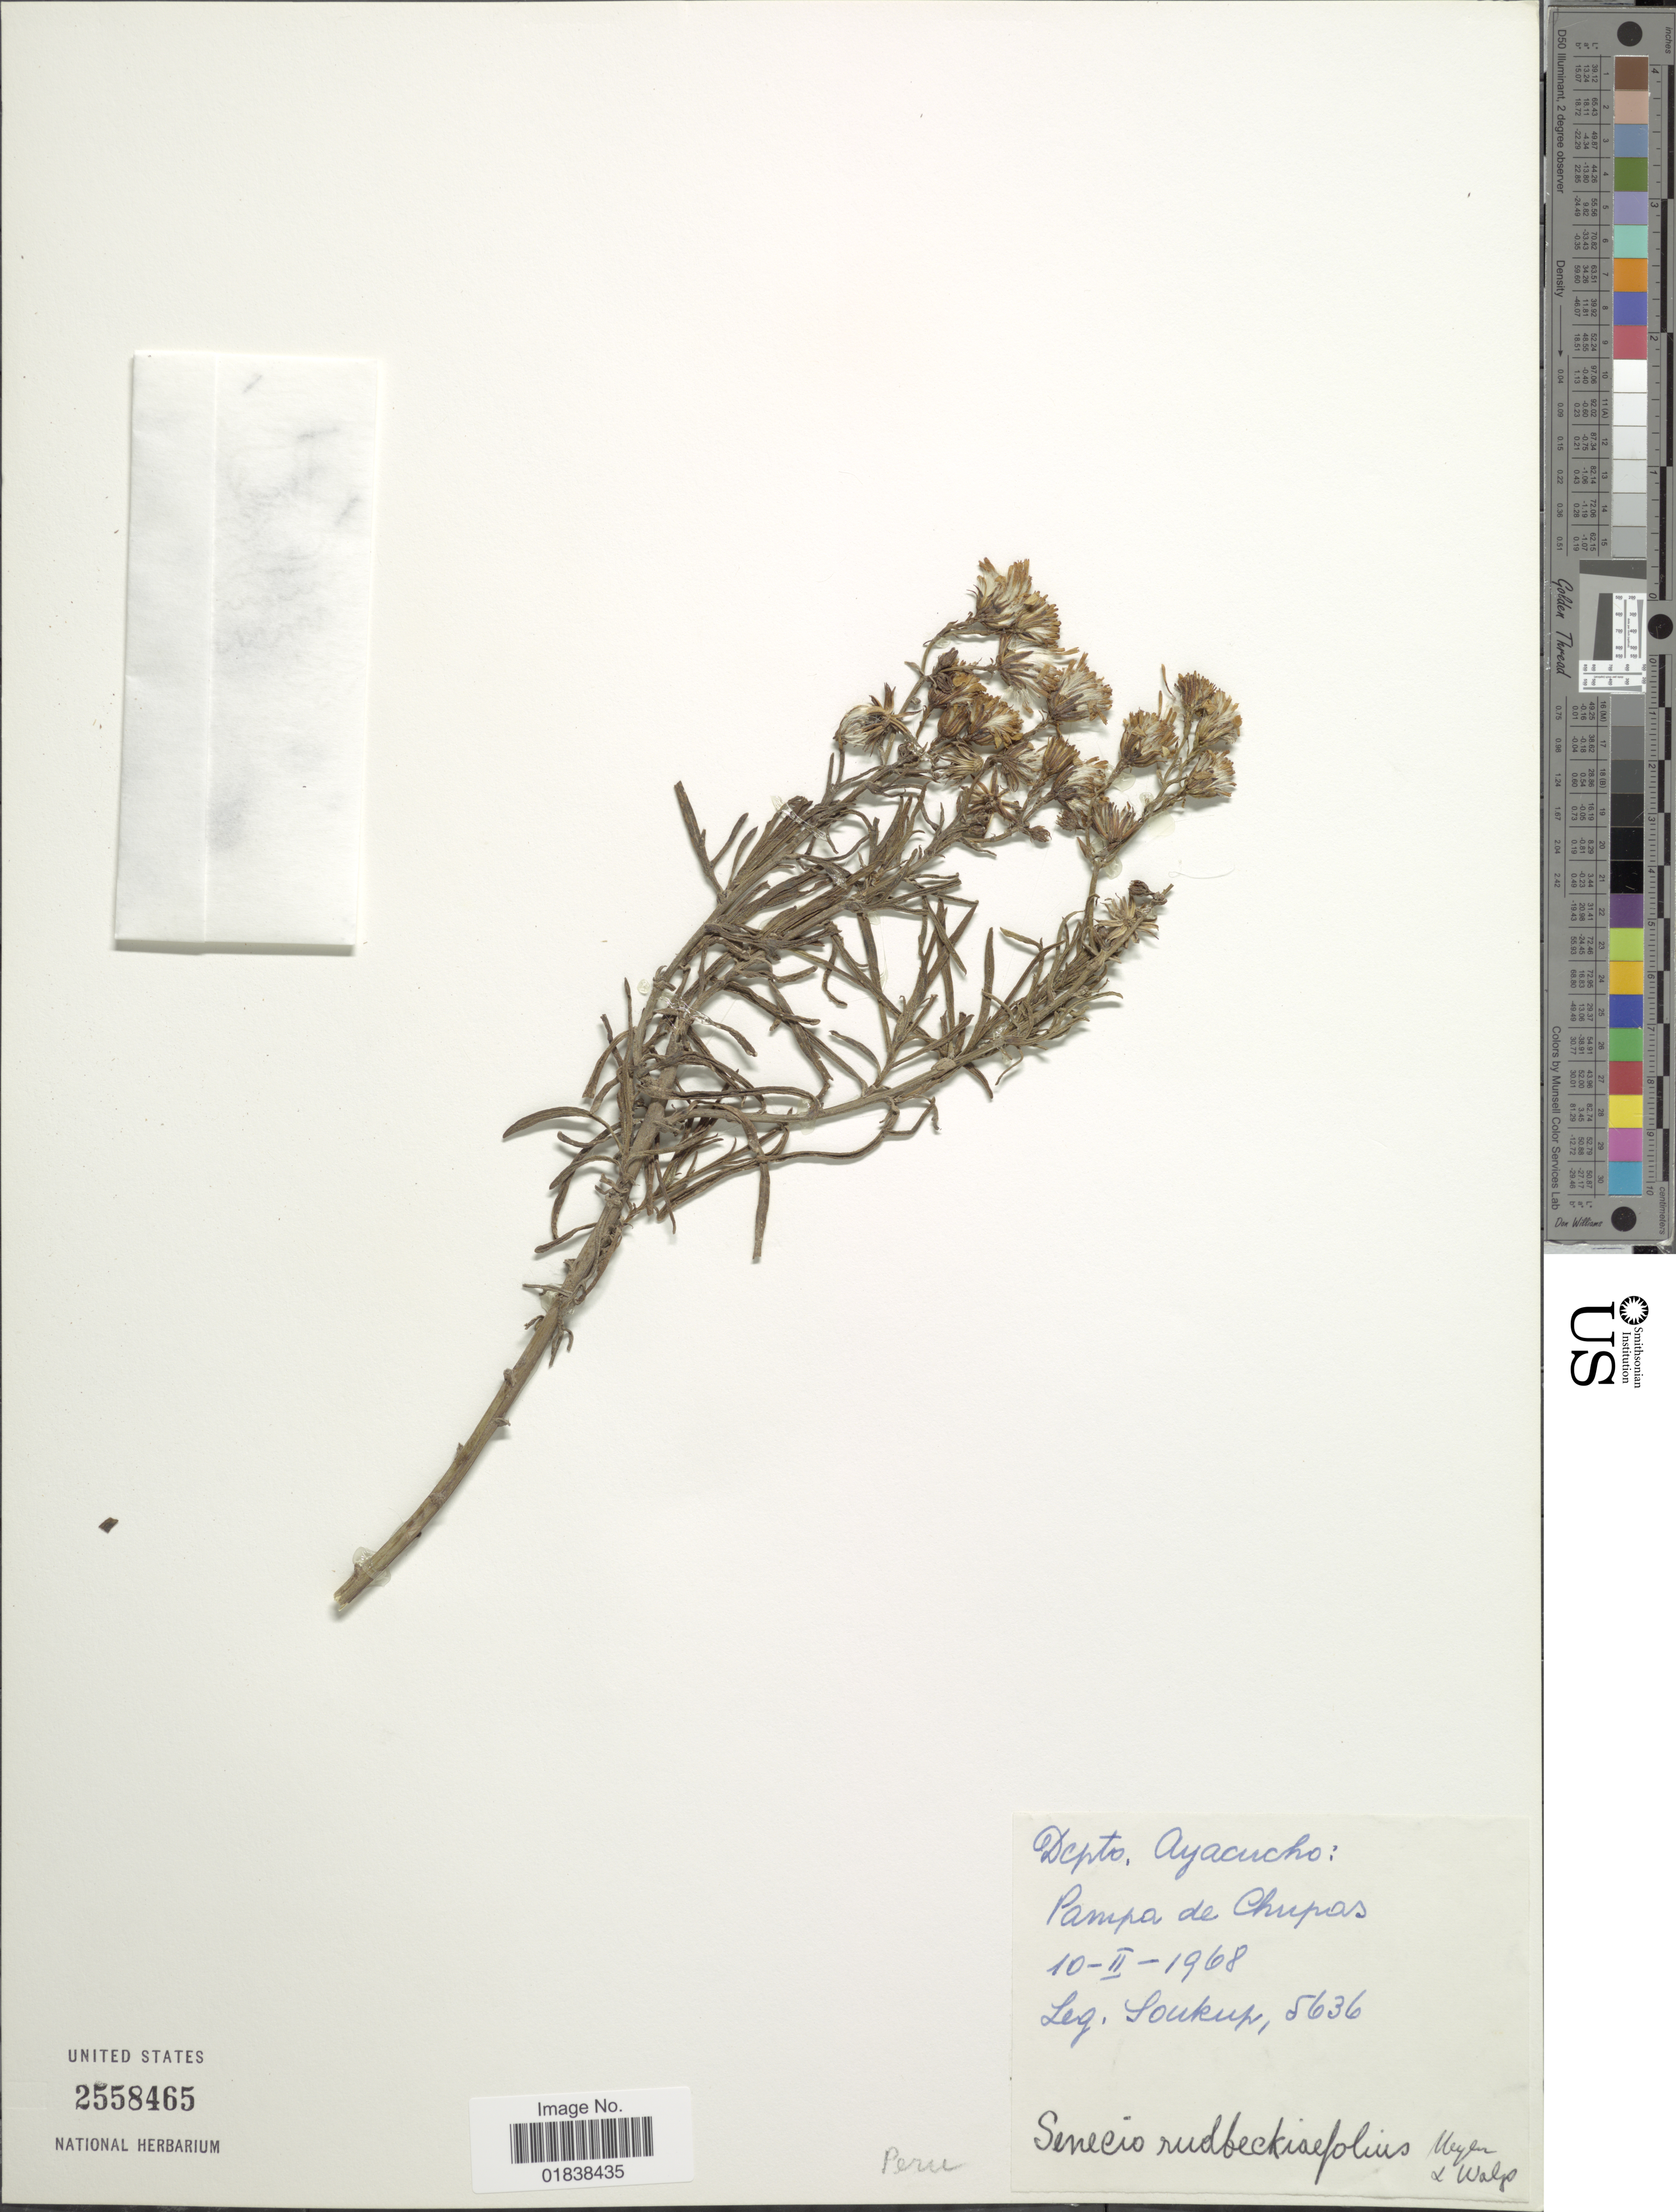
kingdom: Plantae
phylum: Tracheophyta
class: Magnoliopsida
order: Asterales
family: Asteraceae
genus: Senecio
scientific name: Senecio rudbeckiifolius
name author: Meyen & Walp.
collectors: -- Soukup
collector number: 5636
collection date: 1968-02-10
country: Peru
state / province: Ayacucho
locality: Pampa de Chupas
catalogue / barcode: US 2558465